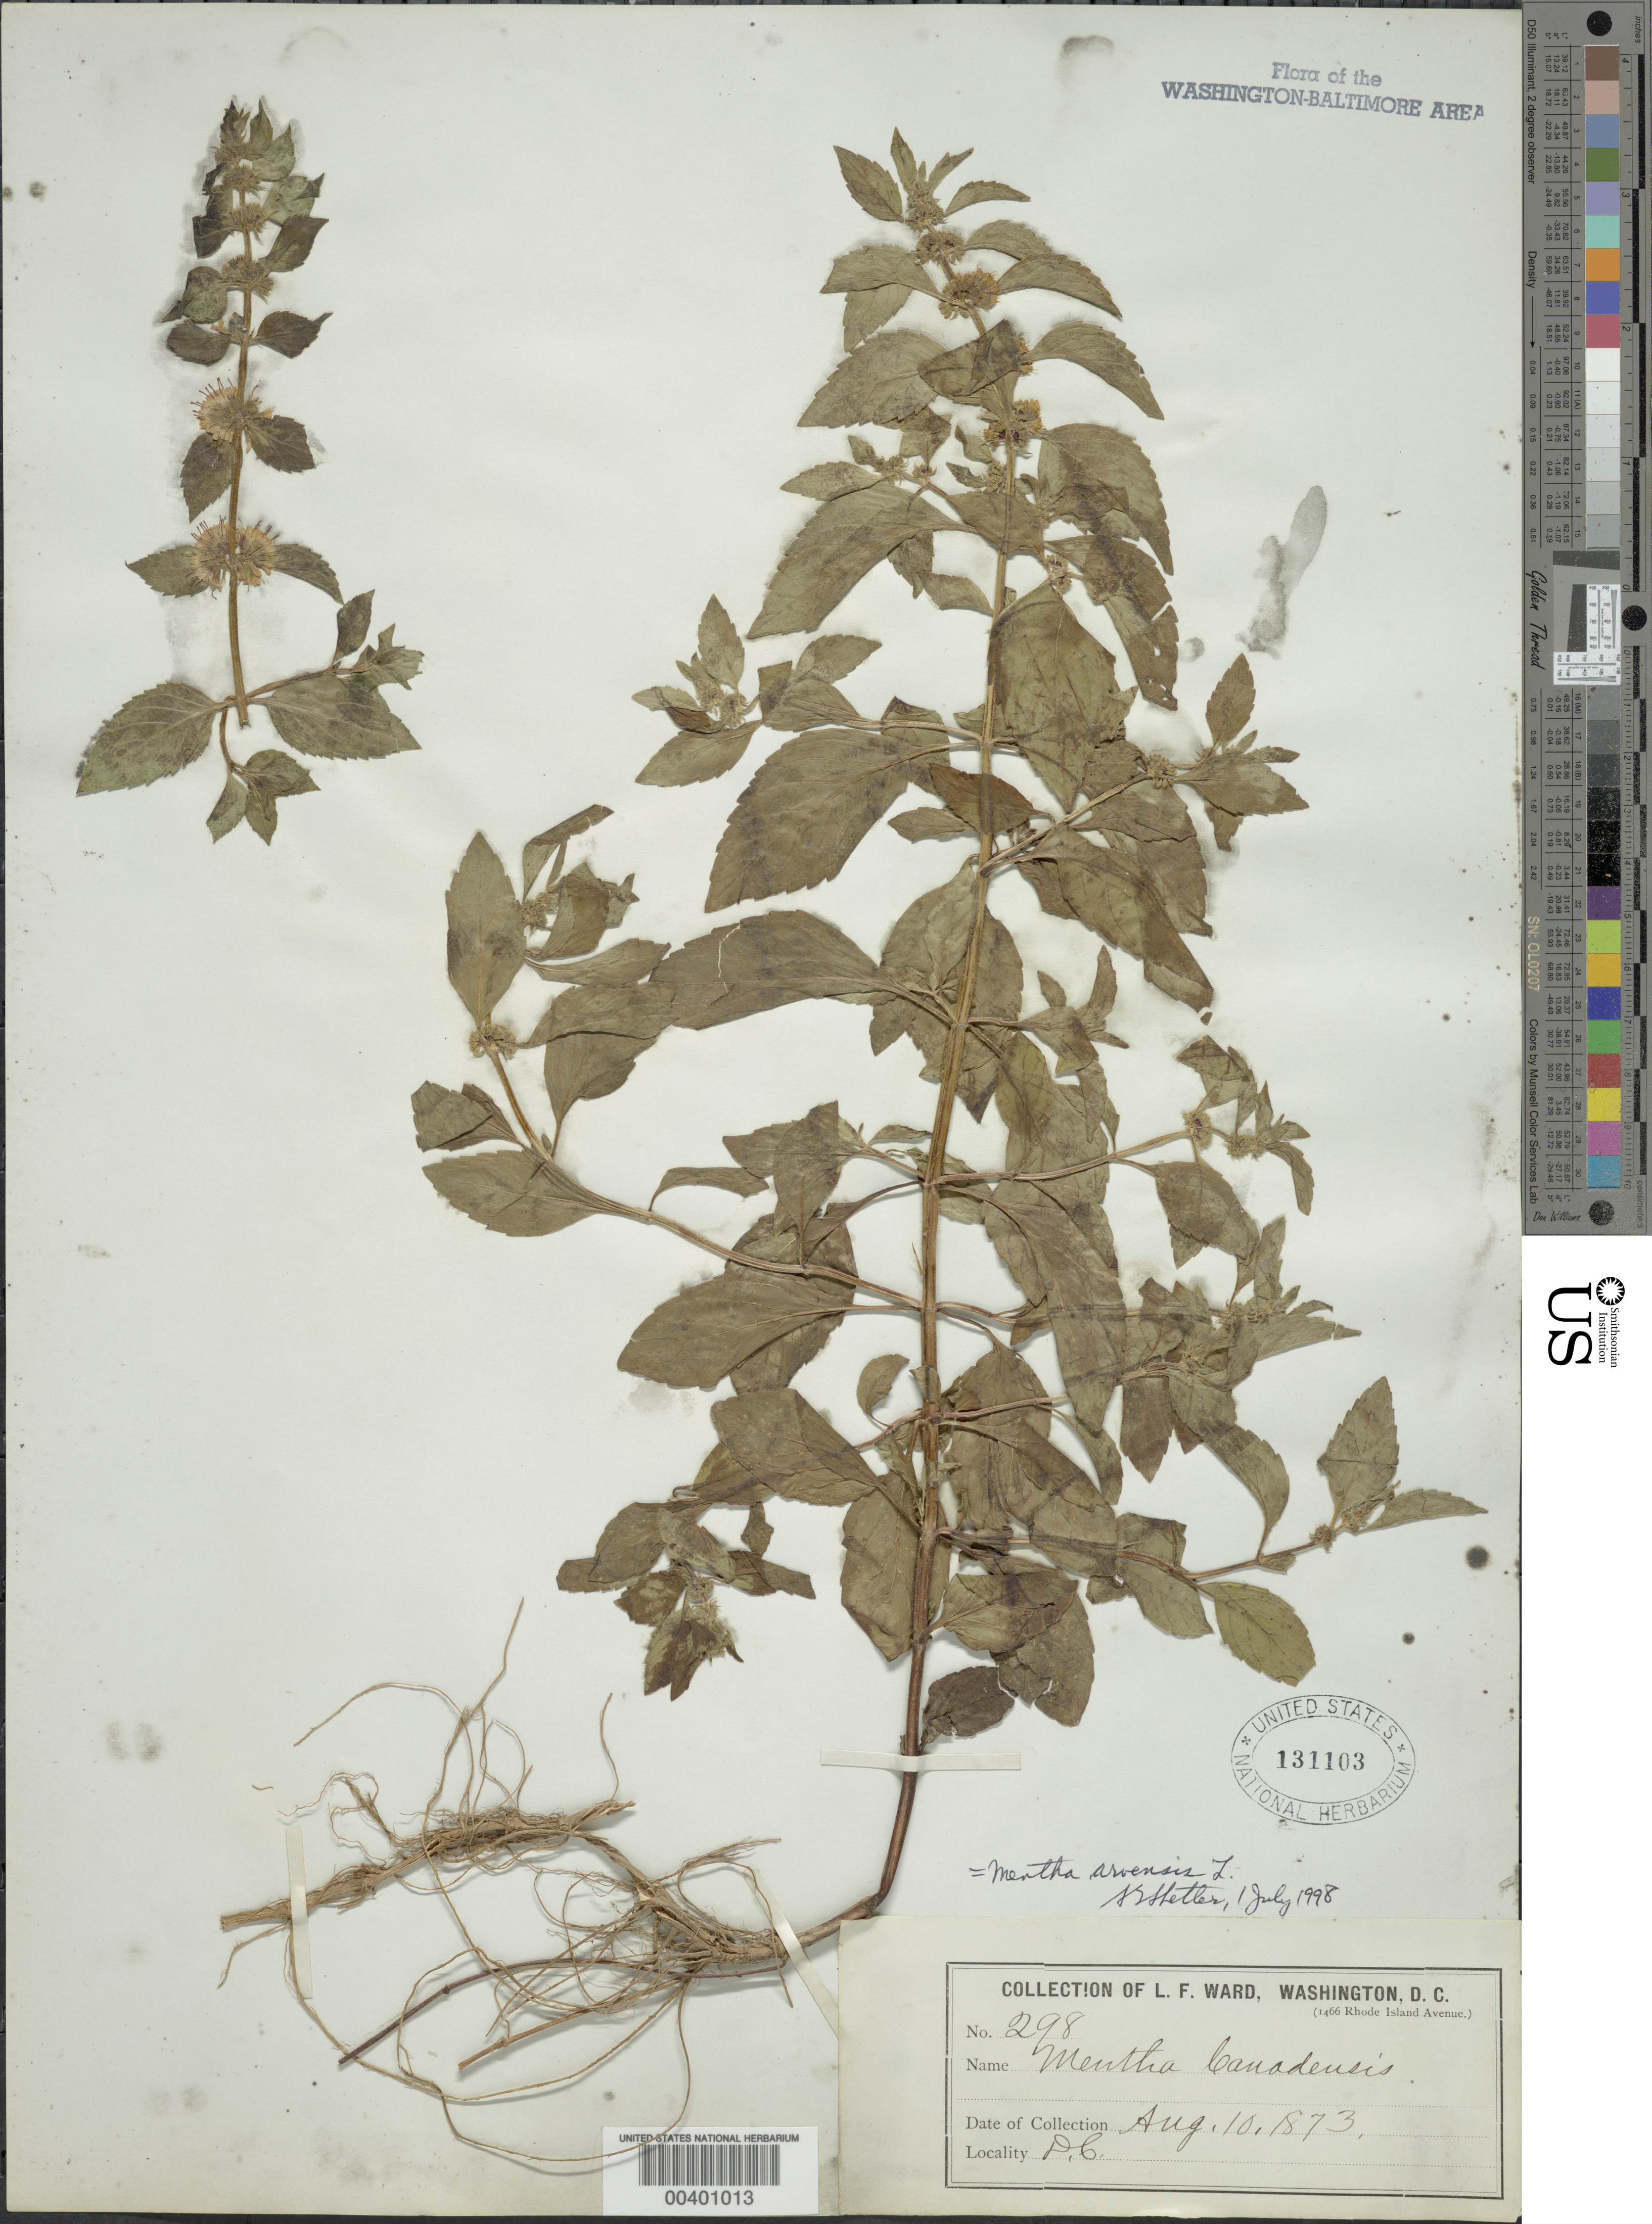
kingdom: Plantae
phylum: Tracheophyta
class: Magnoliopsida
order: Lamiales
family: Lamiaceae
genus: Mentha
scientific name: Mentha arvensis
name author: L.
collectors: L. F. Ward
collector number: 298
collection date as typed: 10 Aug 1873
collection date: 1873-08-10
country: United States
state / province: District of Columbia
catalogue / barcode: US 131103